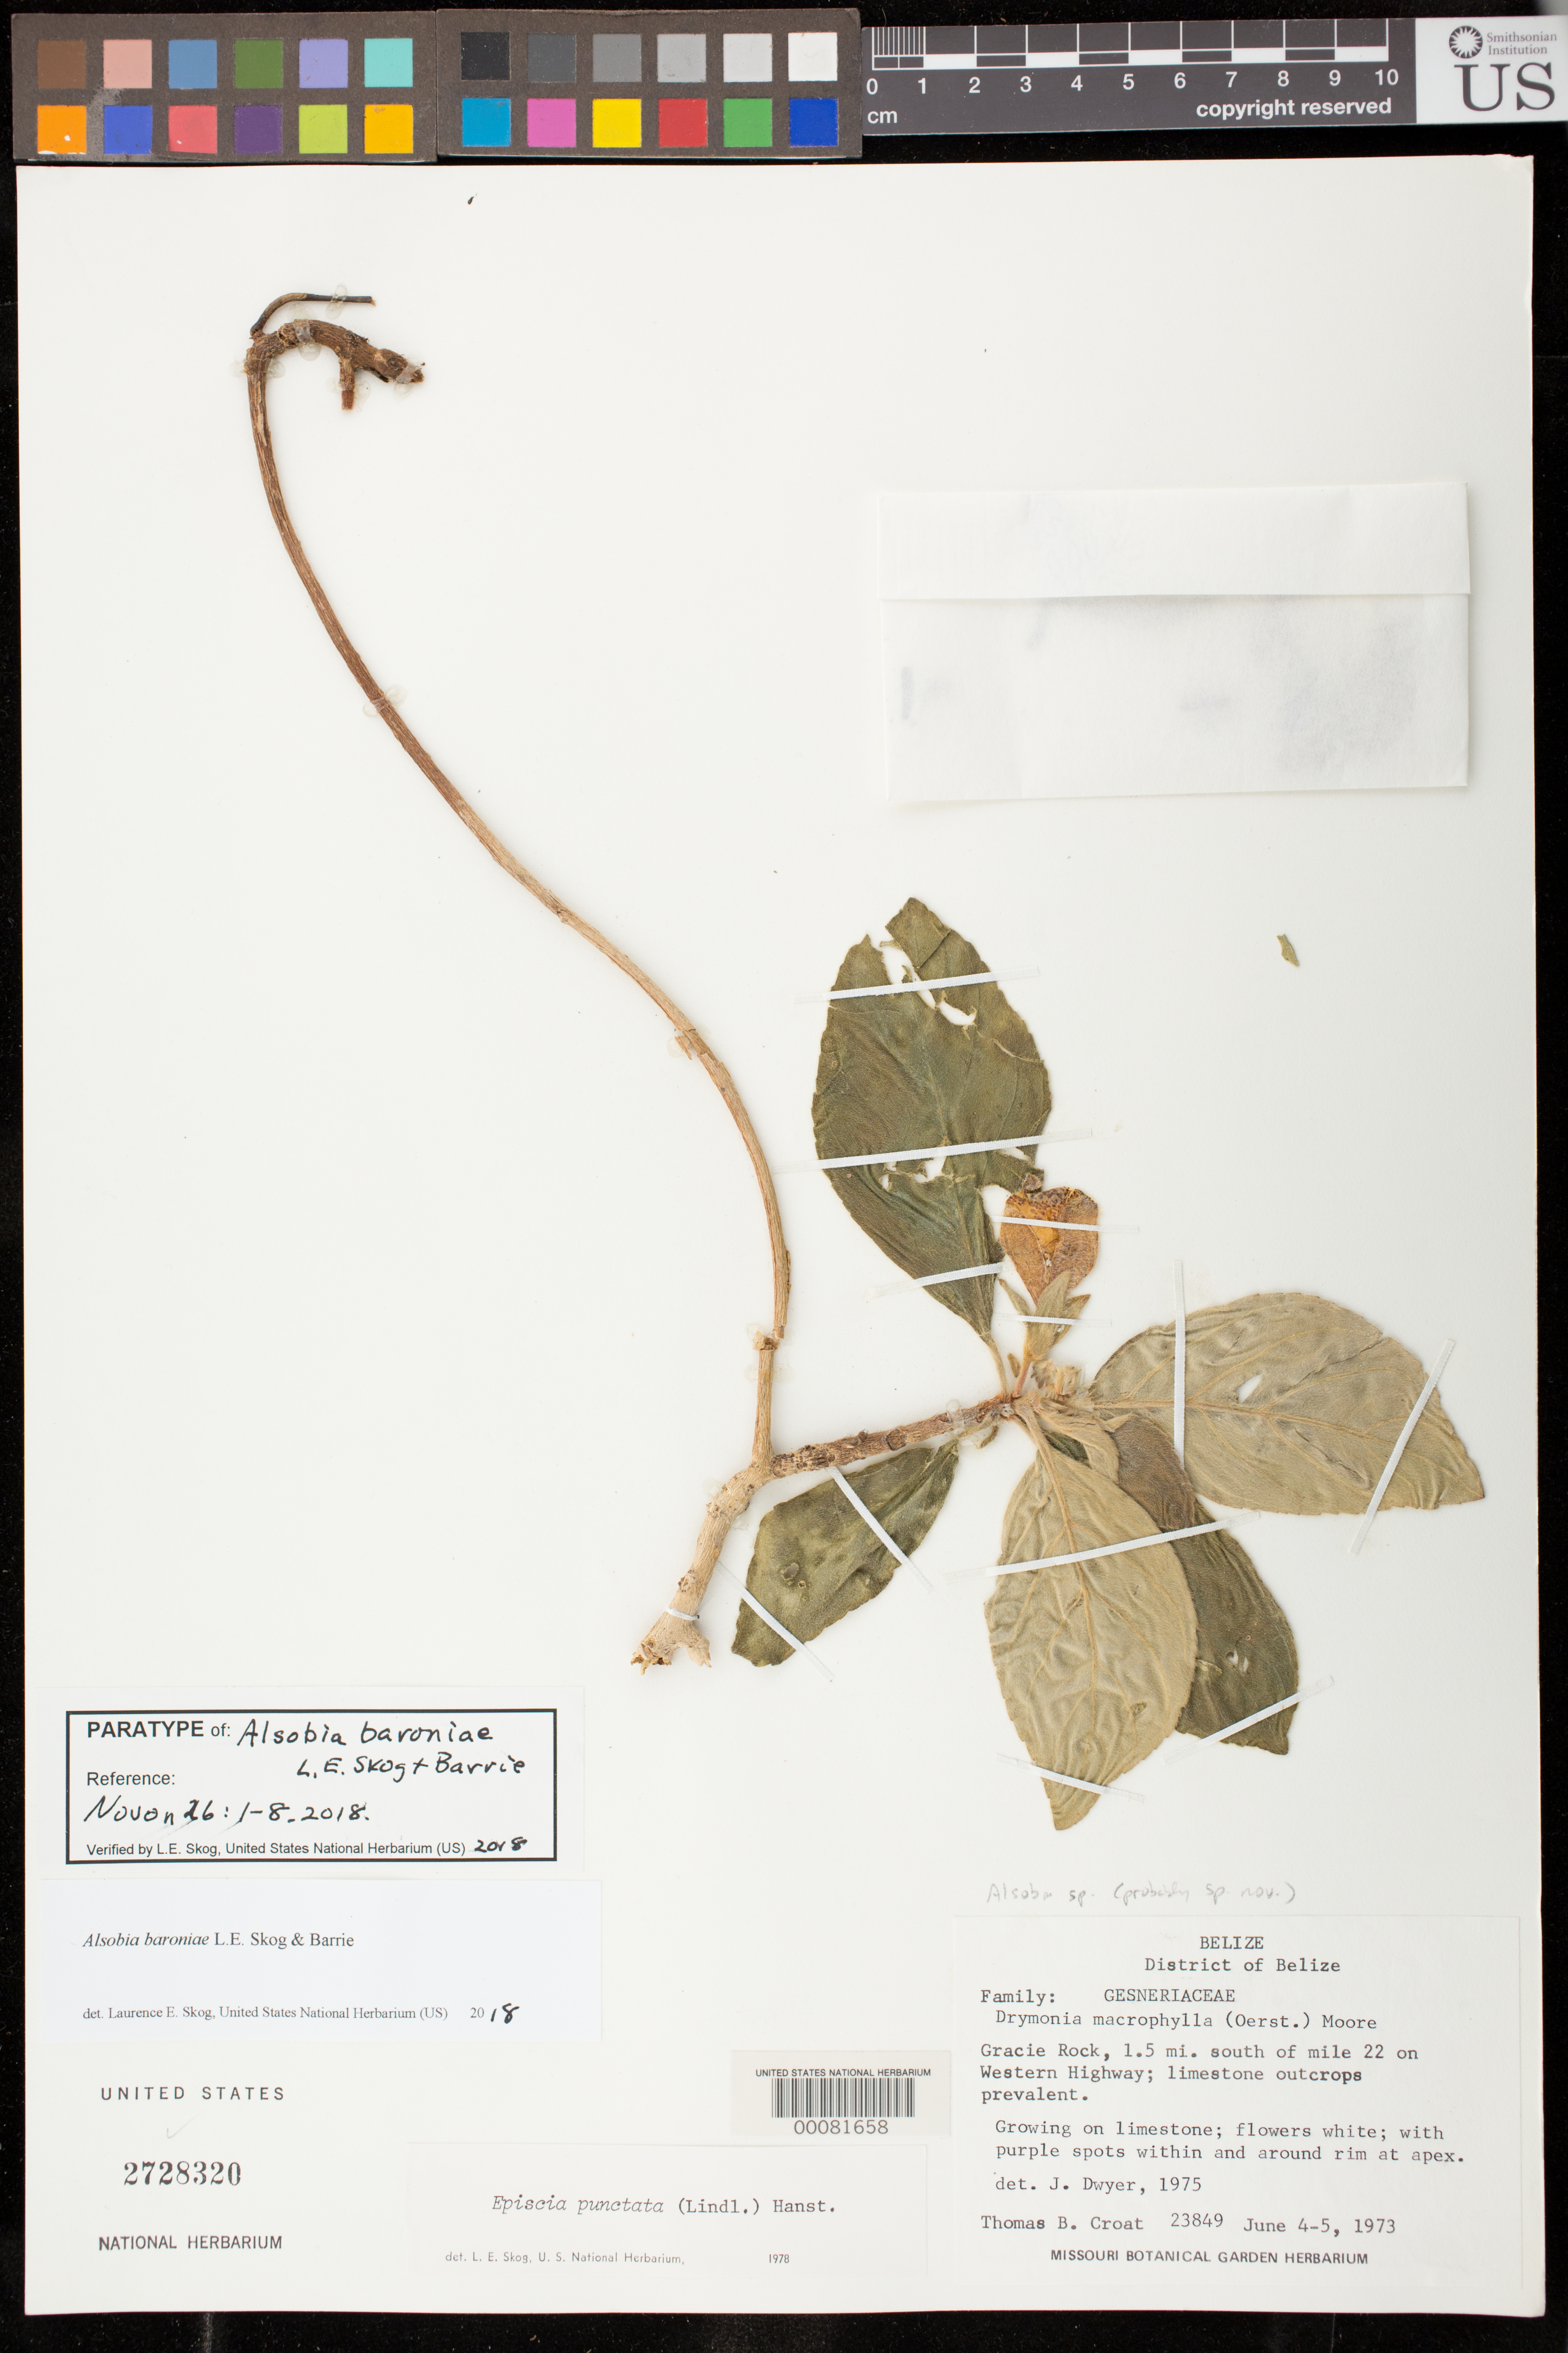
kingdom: Plantae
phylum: Tracheophyta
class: Magnoliopsida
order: Lamiales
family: Gesneriaceae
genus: Alsobia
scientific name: Alsobia baroniae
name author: L.E. Skog & Barrie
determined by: Skog, Laurence E.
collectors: T. B. Croat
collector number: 23849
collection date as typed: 4-5 Jun 1973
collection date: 1973-06-04/1973-06-05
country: Belize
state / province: Belize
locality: Gracie Rock, 1.5 mi S of mile 22 on western highway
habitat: Limestone outcrops prevalent; growing on limestone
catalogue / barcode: US 2728320